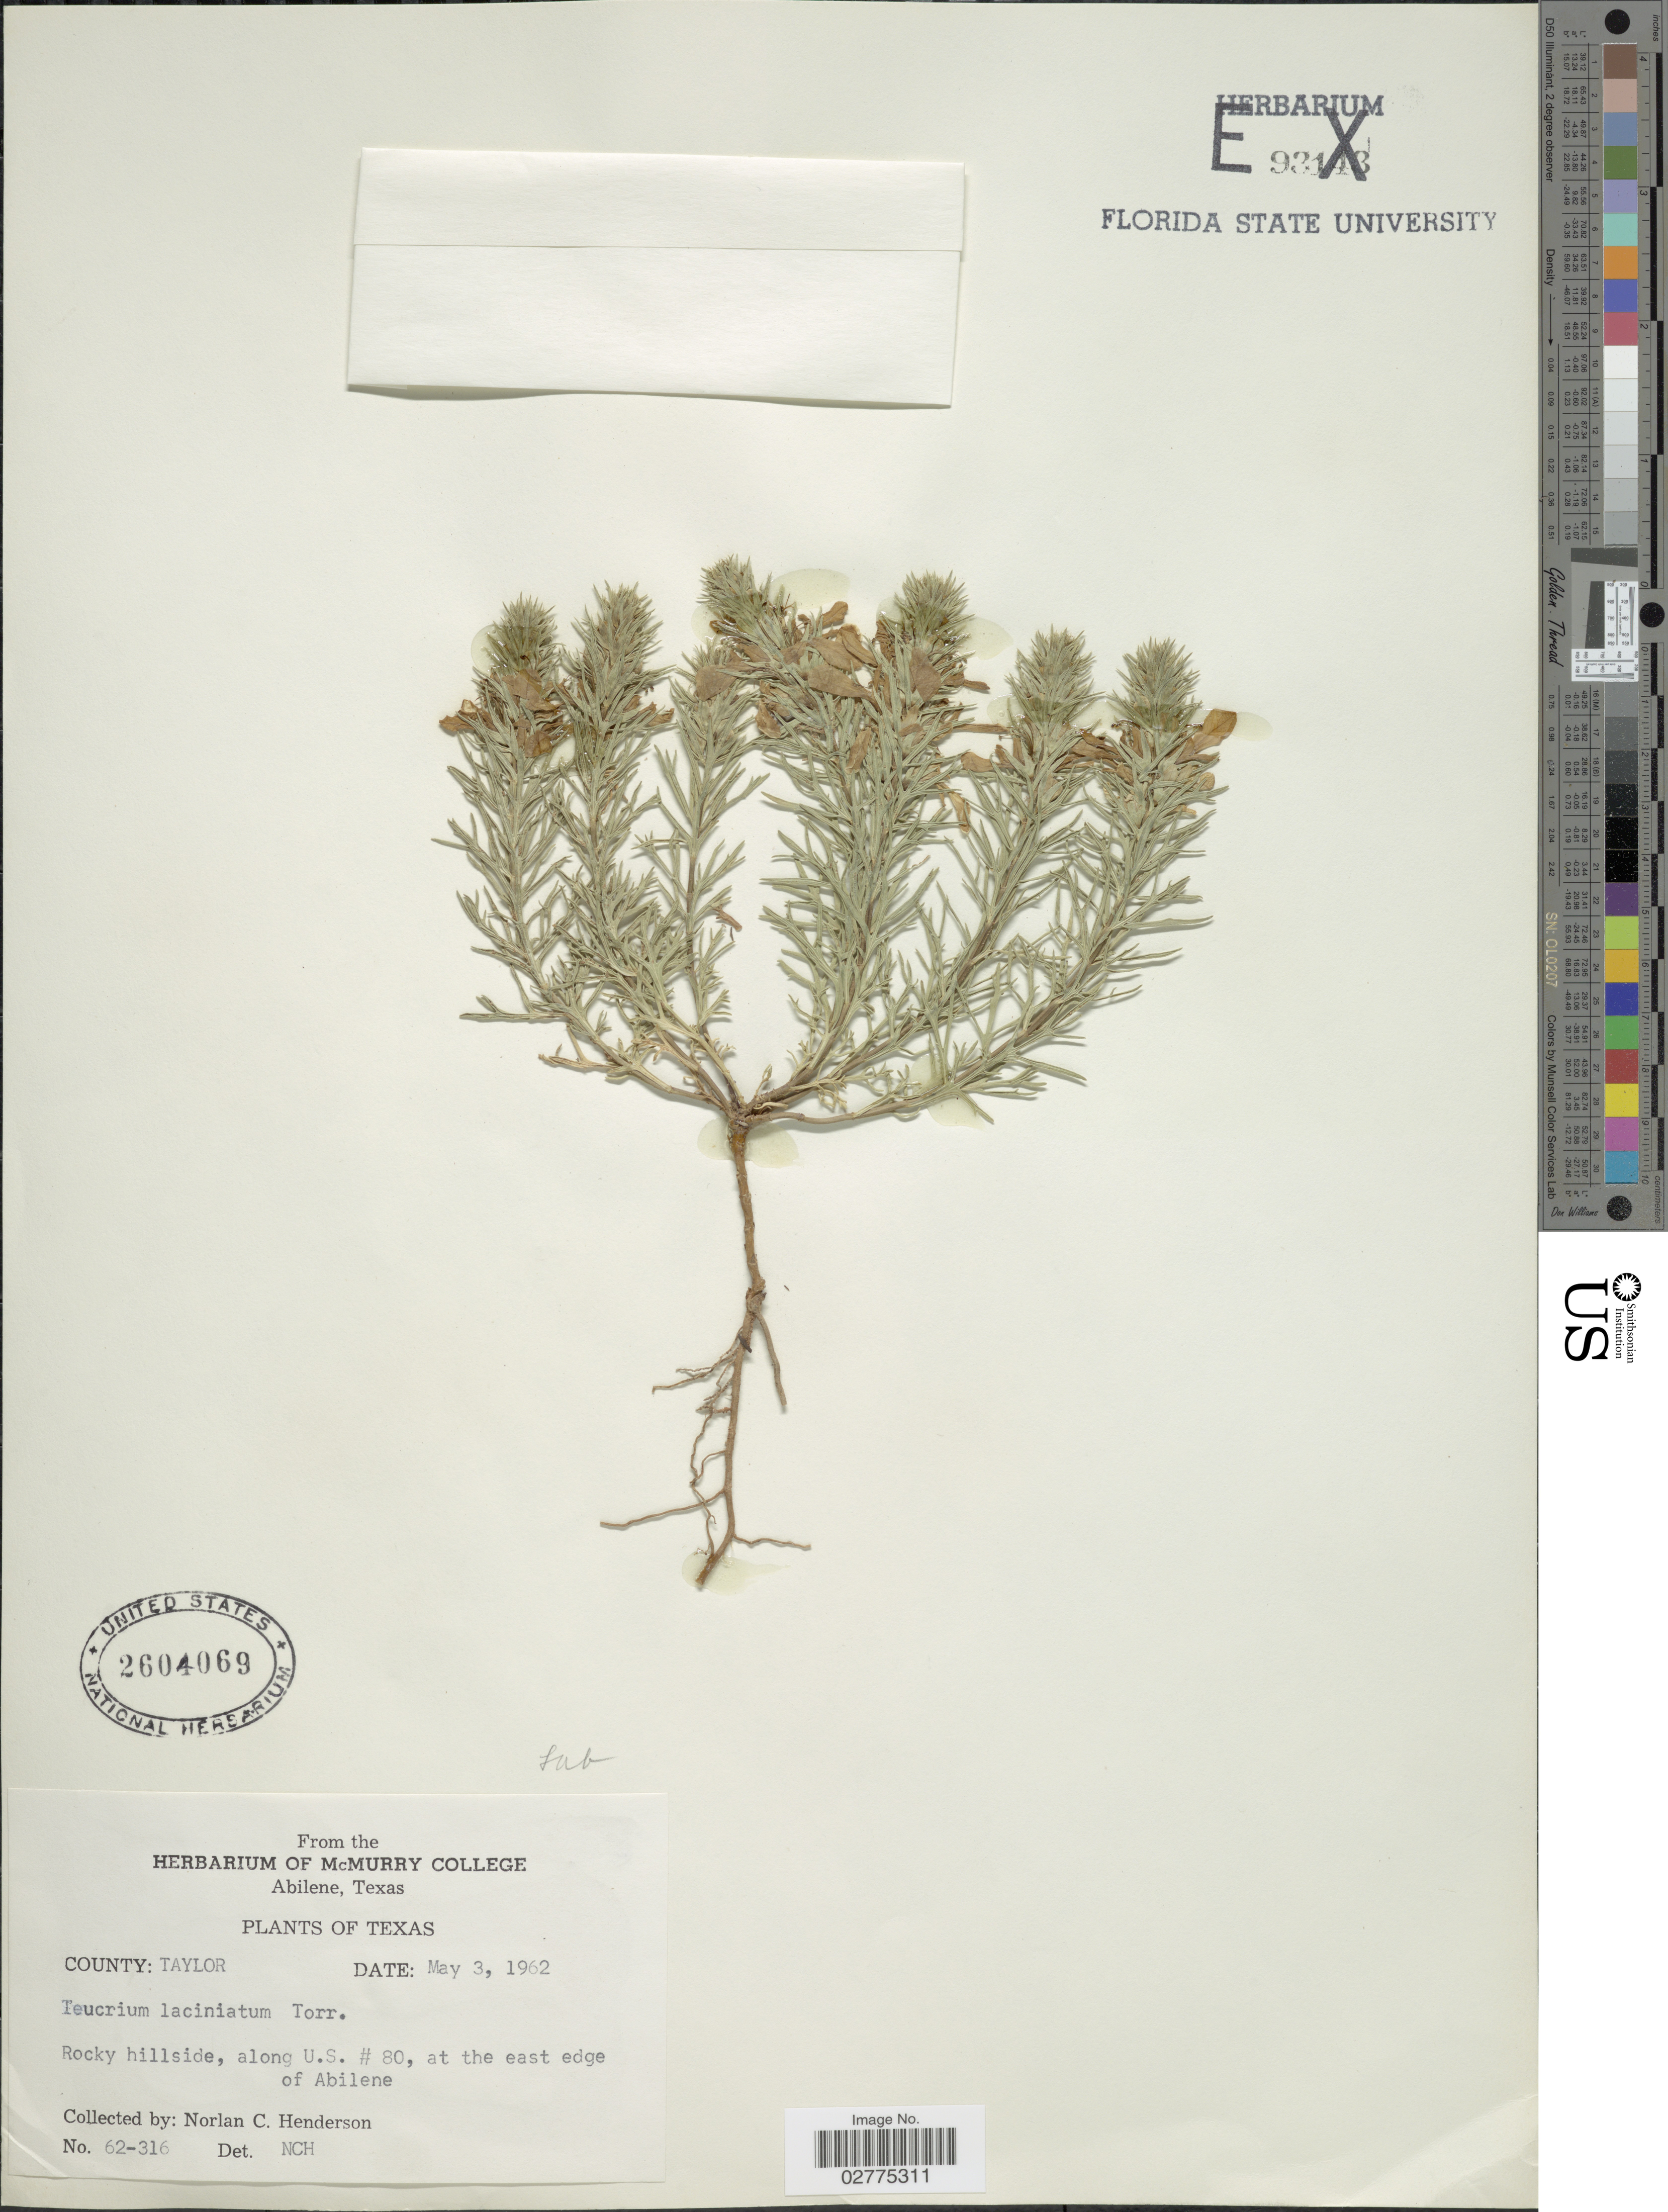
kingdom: Plantae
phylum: Tracheophyta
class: Magnoliopsida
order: Lamiales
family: Lamiaceae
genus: Teucrium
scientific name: Teucrium laciniatum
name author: Torr.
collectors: N. C. Henderson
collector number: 62-316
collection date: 1962-05-03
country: United States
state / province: Texas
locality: Rocky hillside, along U.S. # 80, at the east edge of Abilene.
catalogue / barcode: US 2604069